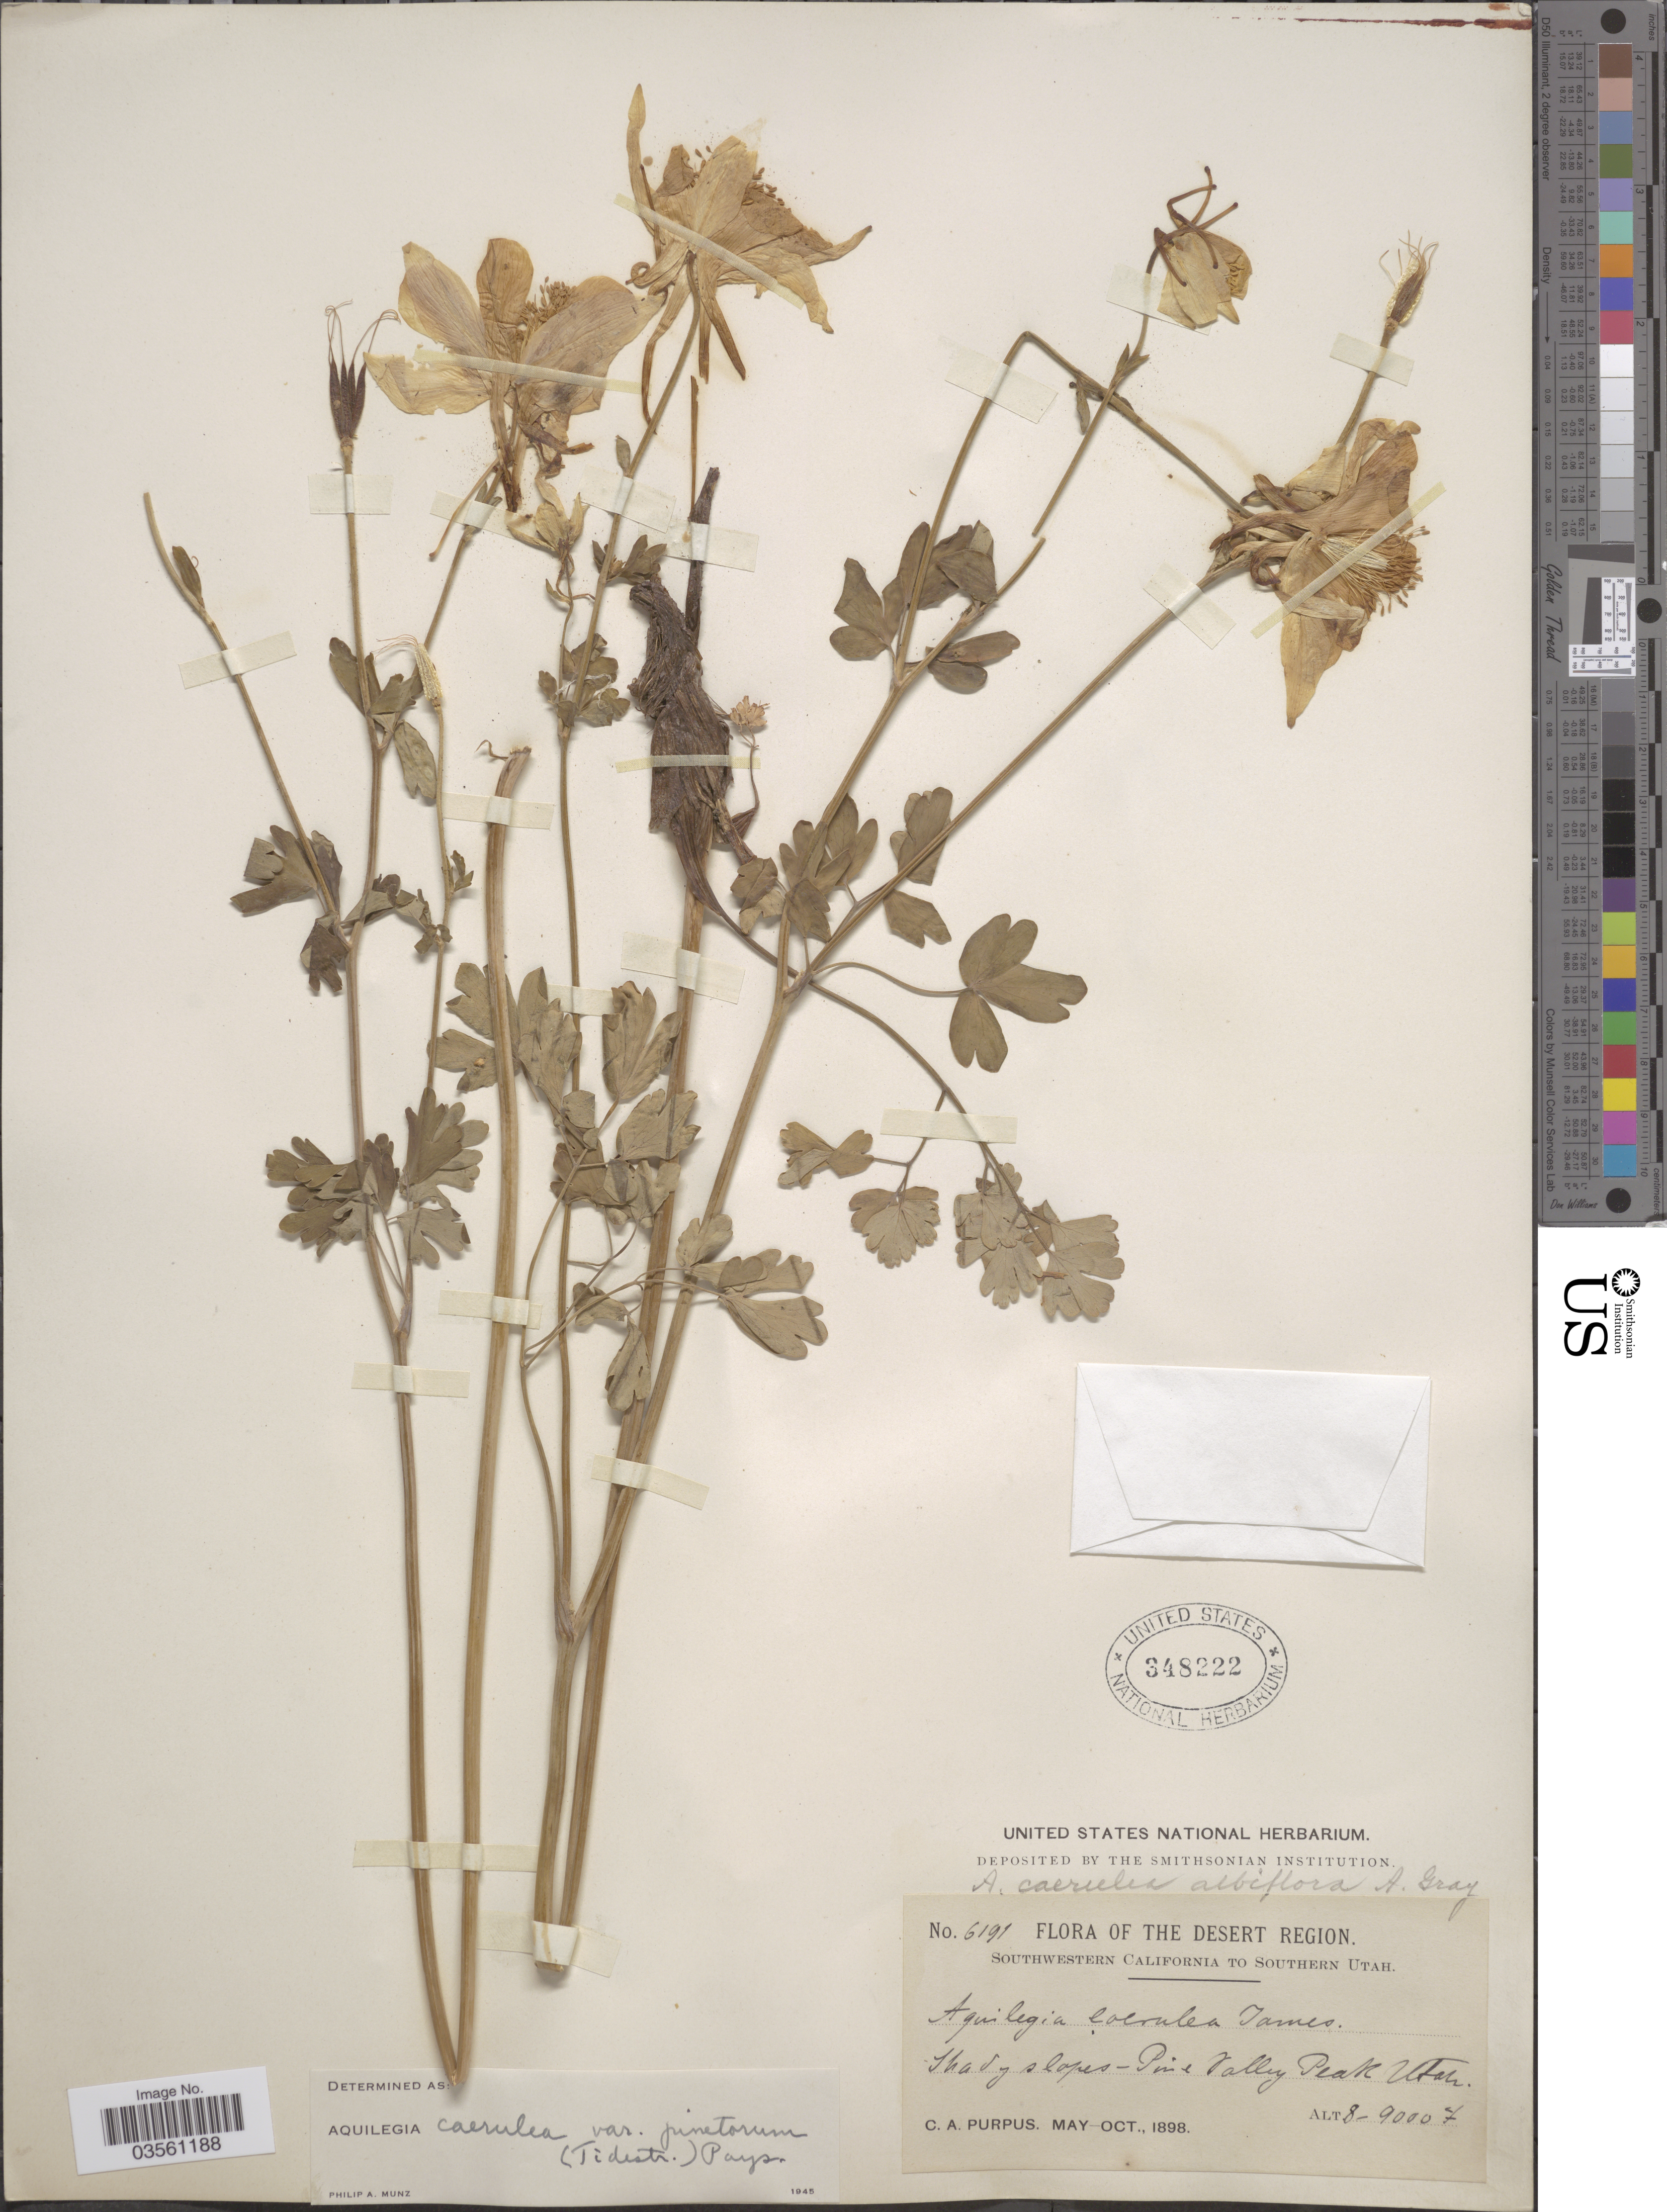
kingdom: Plantae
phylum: Tracheophyta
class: Magnoliopsida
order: Ranunculales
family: Ranunculaceae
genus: Aquilegia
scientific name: Aquilegia coerulea var. pinetorum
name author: E. James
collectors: C. A. Purpus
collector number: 6191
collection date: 1898-05/1898-10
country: United States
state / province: Utah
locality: The Desert Region. Southern Utah. Pine Valley Peak.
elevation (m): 2438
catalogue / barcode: US 348222